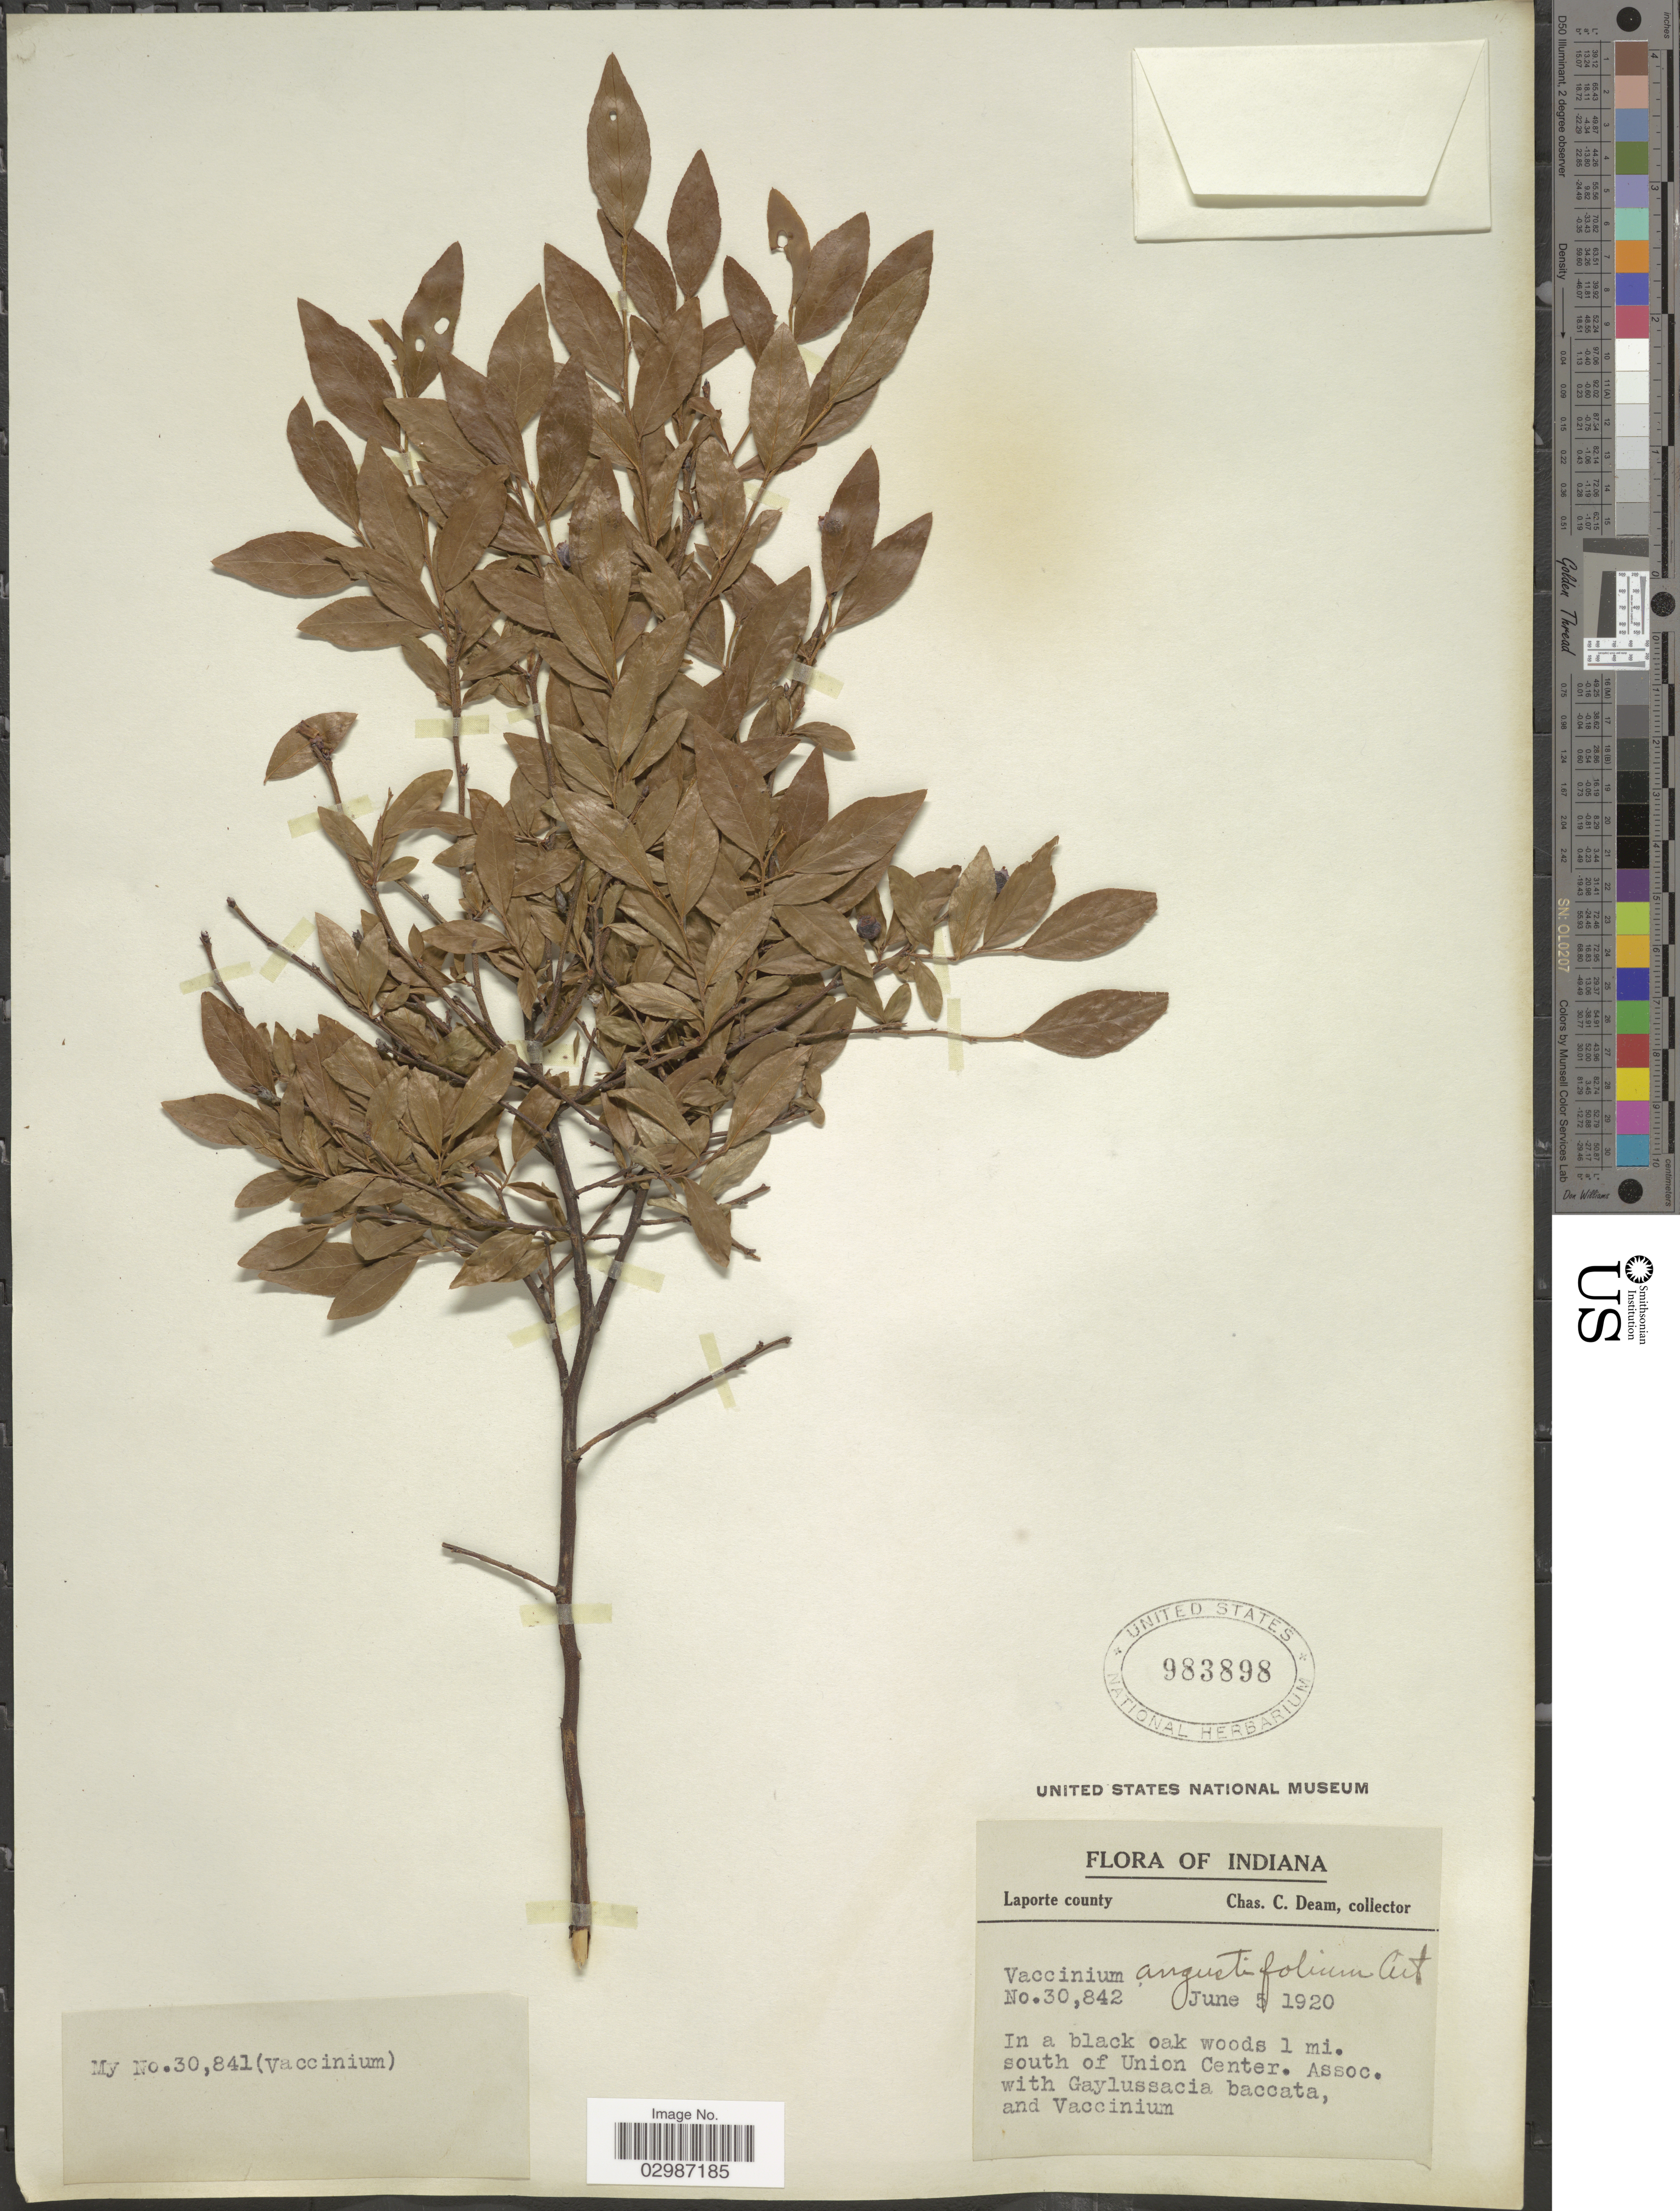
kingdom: Plantae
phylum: Tracheophyta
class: Magnoliopsida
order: Ericales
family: Ericaceae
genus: Vaccinium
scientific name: Vaccinium angustifolium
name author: Aiton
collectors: C. C. Deam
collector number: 30842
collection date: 1920-06-05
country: United States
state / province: Indiana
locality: Laporte county. In a black oak woods 1 mi. south of Union Center.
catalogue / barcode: US 983898